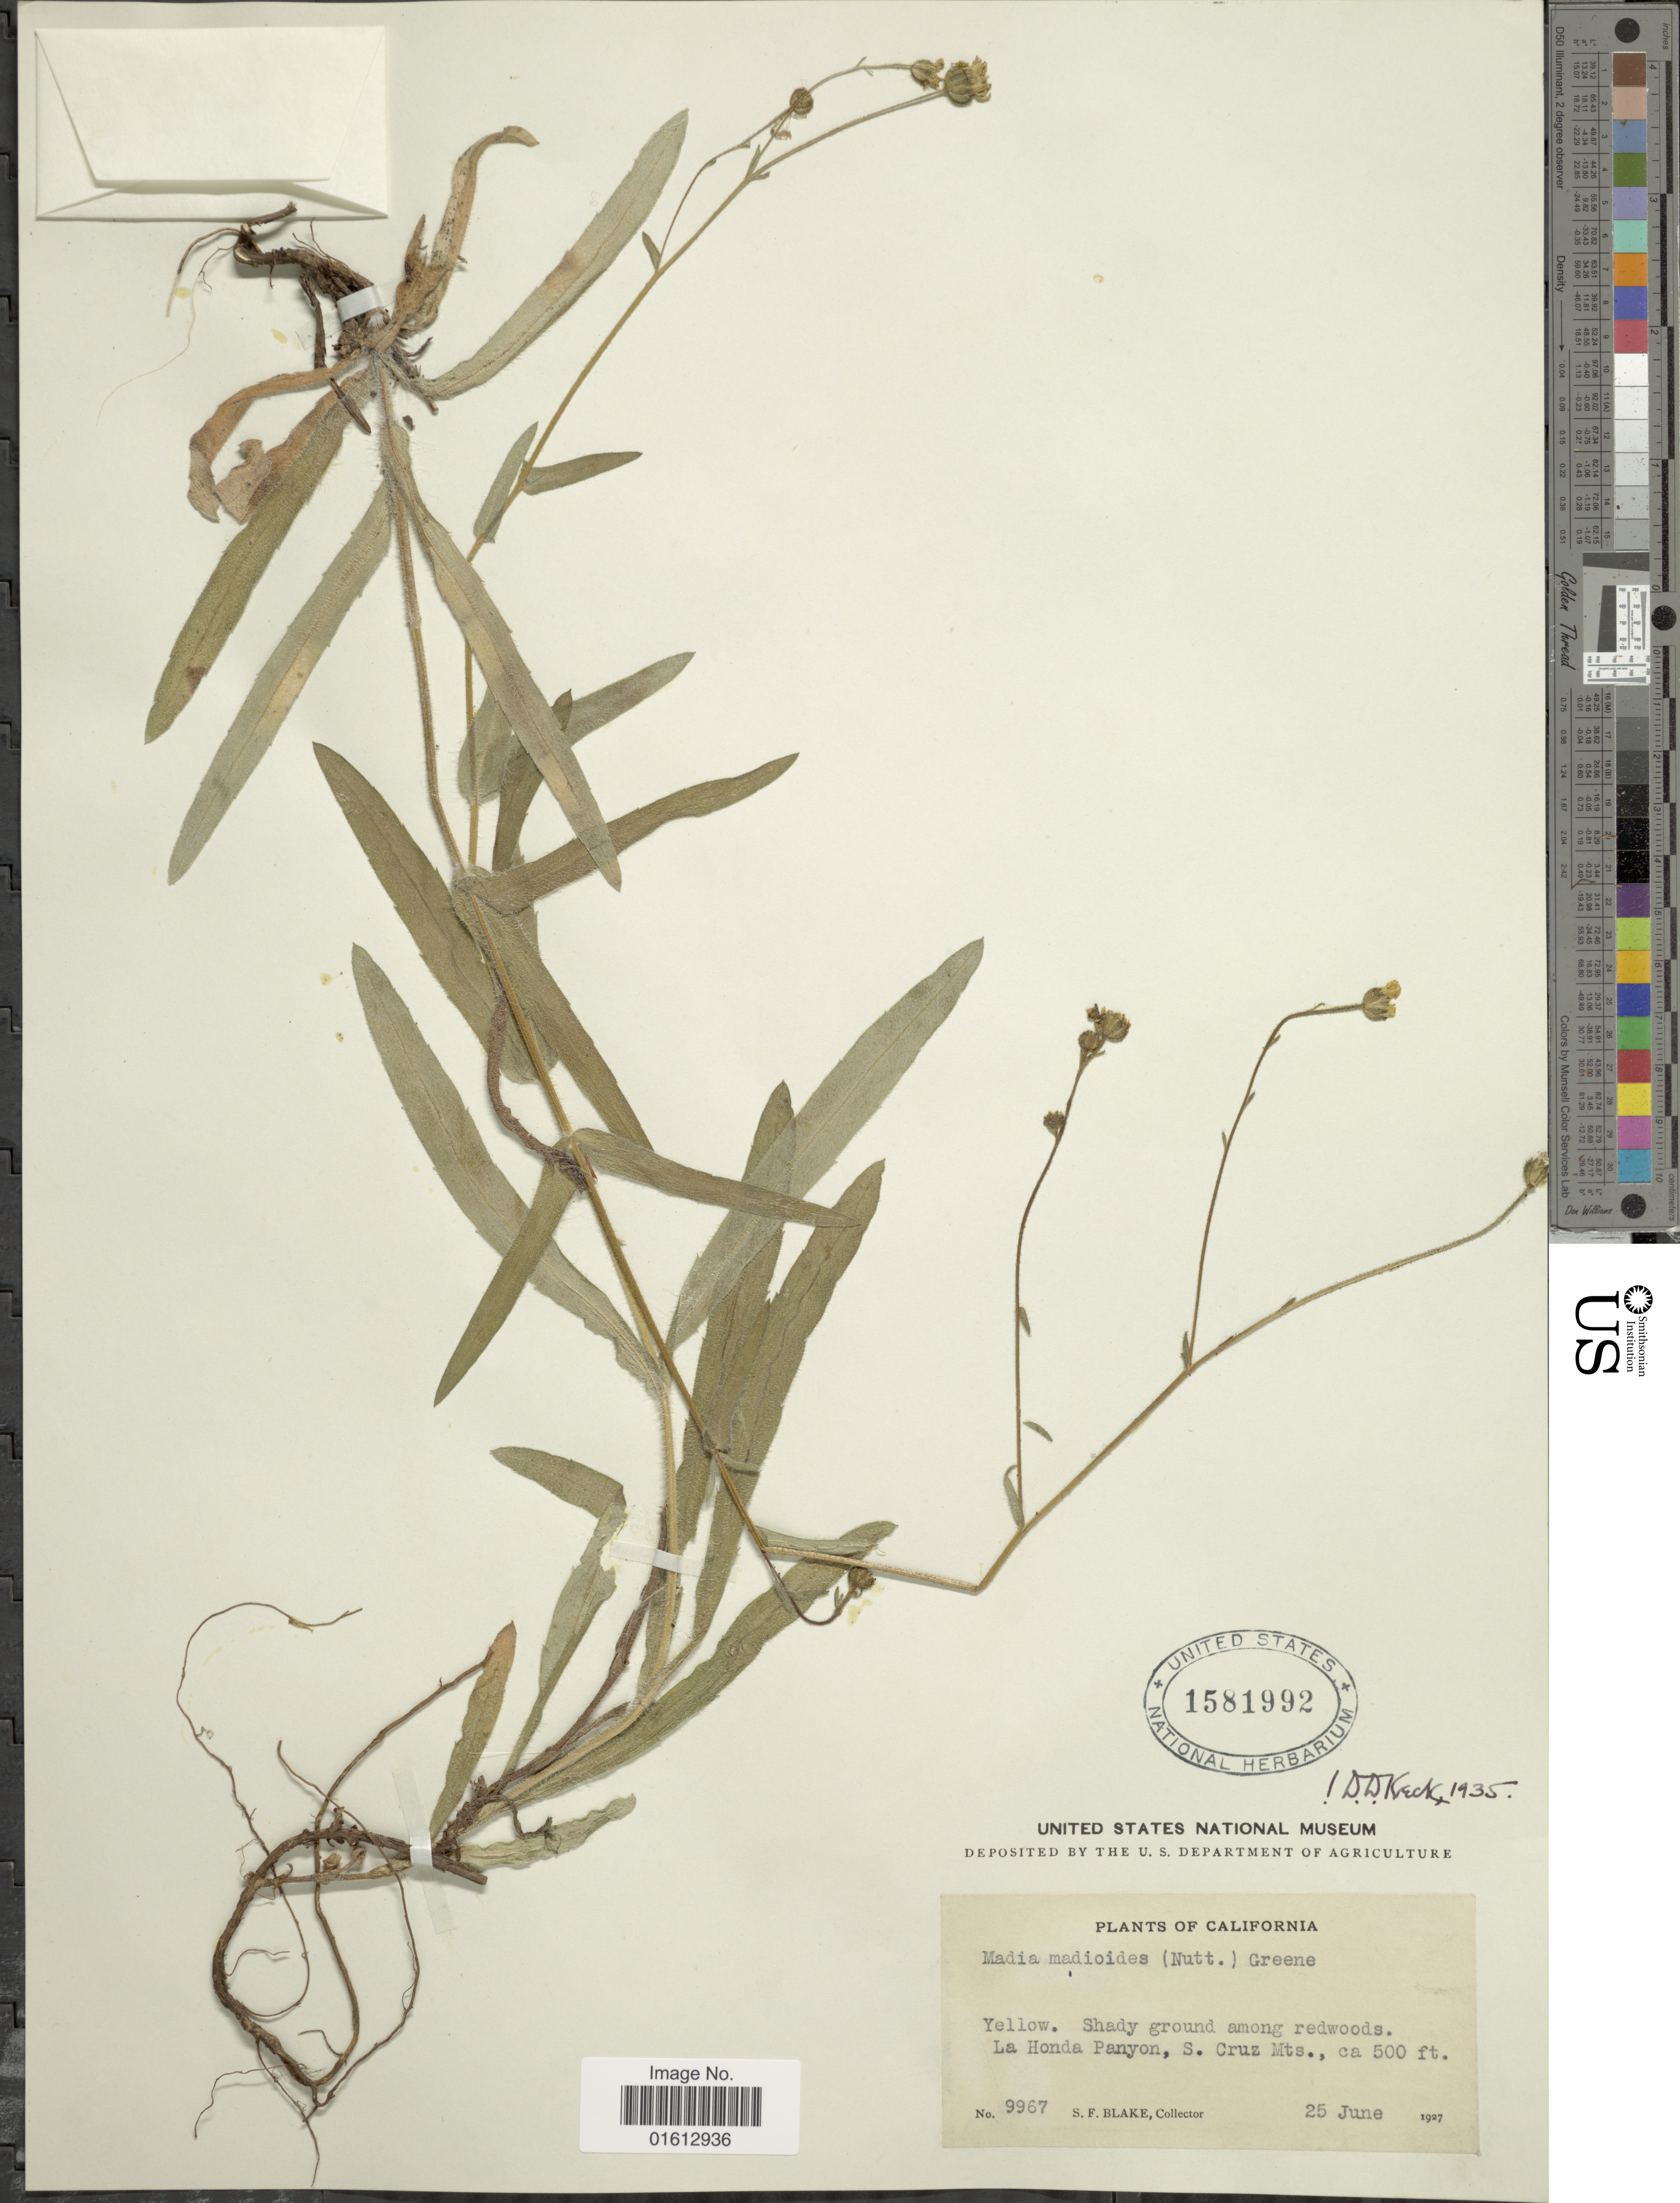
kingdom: Plantae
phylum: Tracheophyta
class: Magnoliopsida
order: Asterales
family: Asteraceae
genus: Madia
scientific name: Madia madioides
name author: (Nutt.) Greene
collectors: S. Blake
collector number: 9967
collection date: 1927-06-25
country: United States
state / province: California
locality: California, La Honda Panyon, S. Cruz Mts.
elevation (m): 152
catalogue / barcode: US 1581992